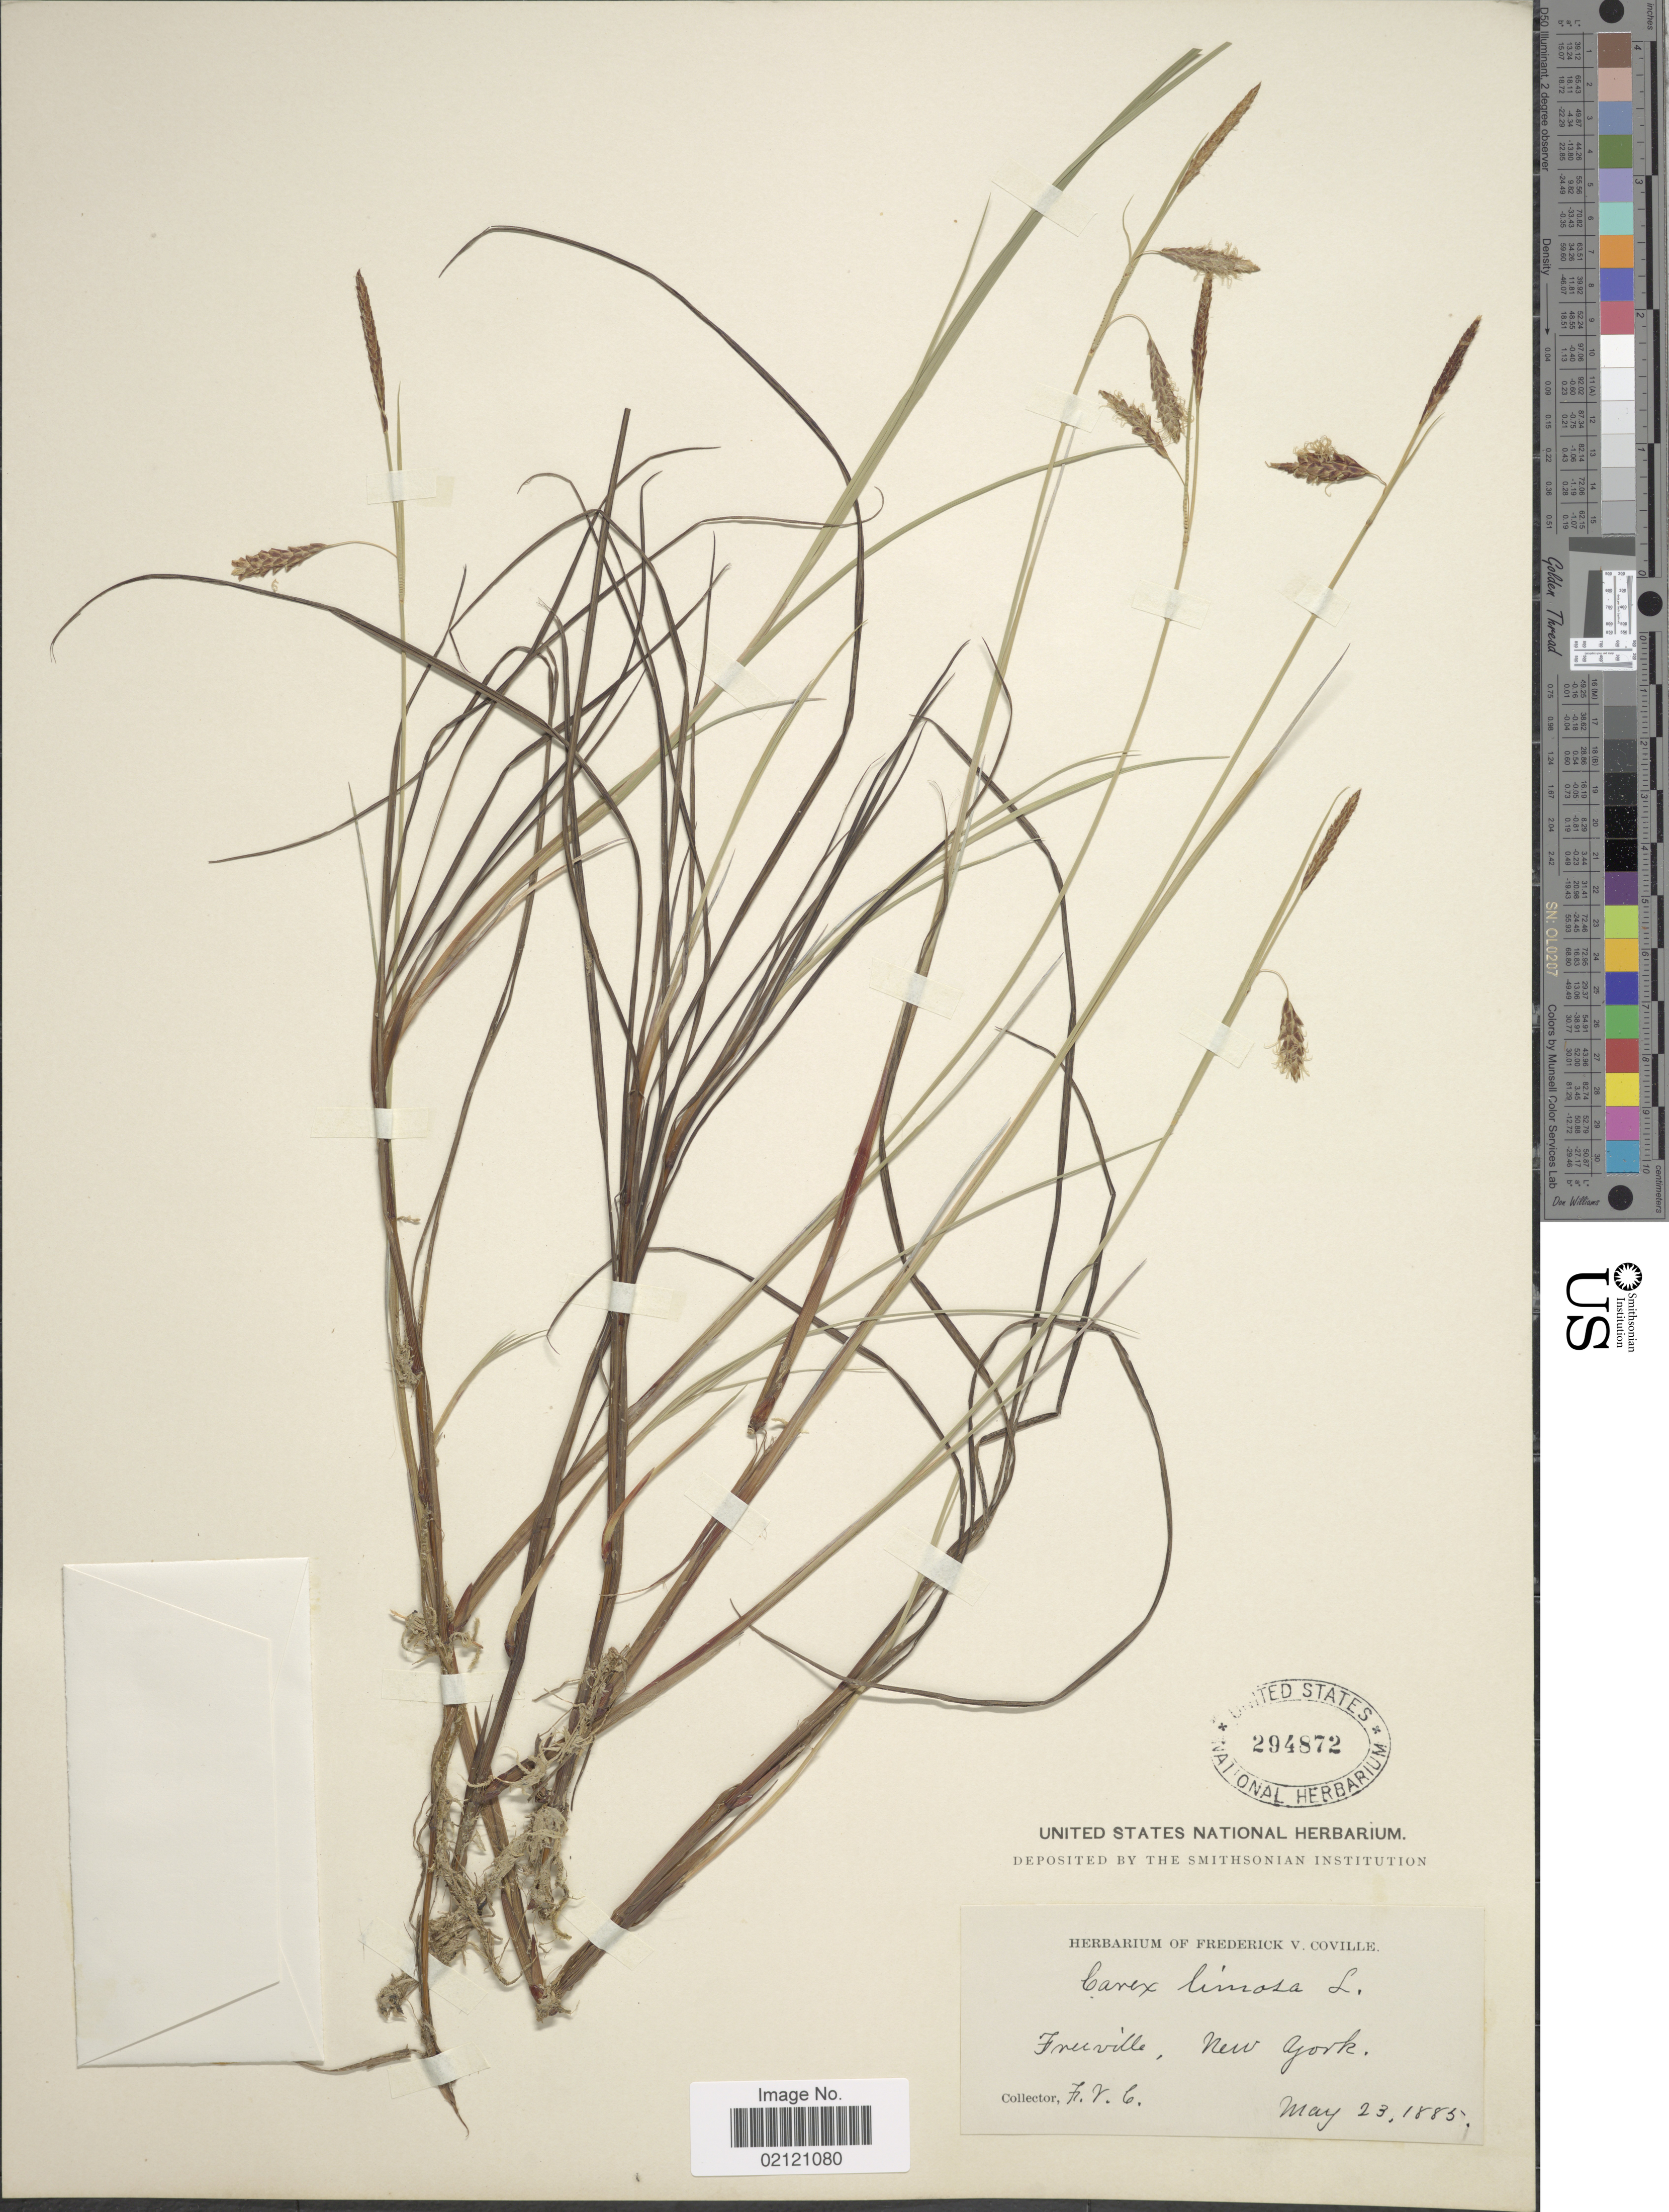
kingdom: Plantae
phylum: Tracheophyta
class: Liliopsida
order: Poales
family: Cyperaceae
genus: Carex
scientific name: Carex limosa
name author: L.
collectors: F. V. Coville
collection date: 1885-05-23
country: United States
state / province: New York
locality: Freeville, New York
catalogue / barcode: US 294872